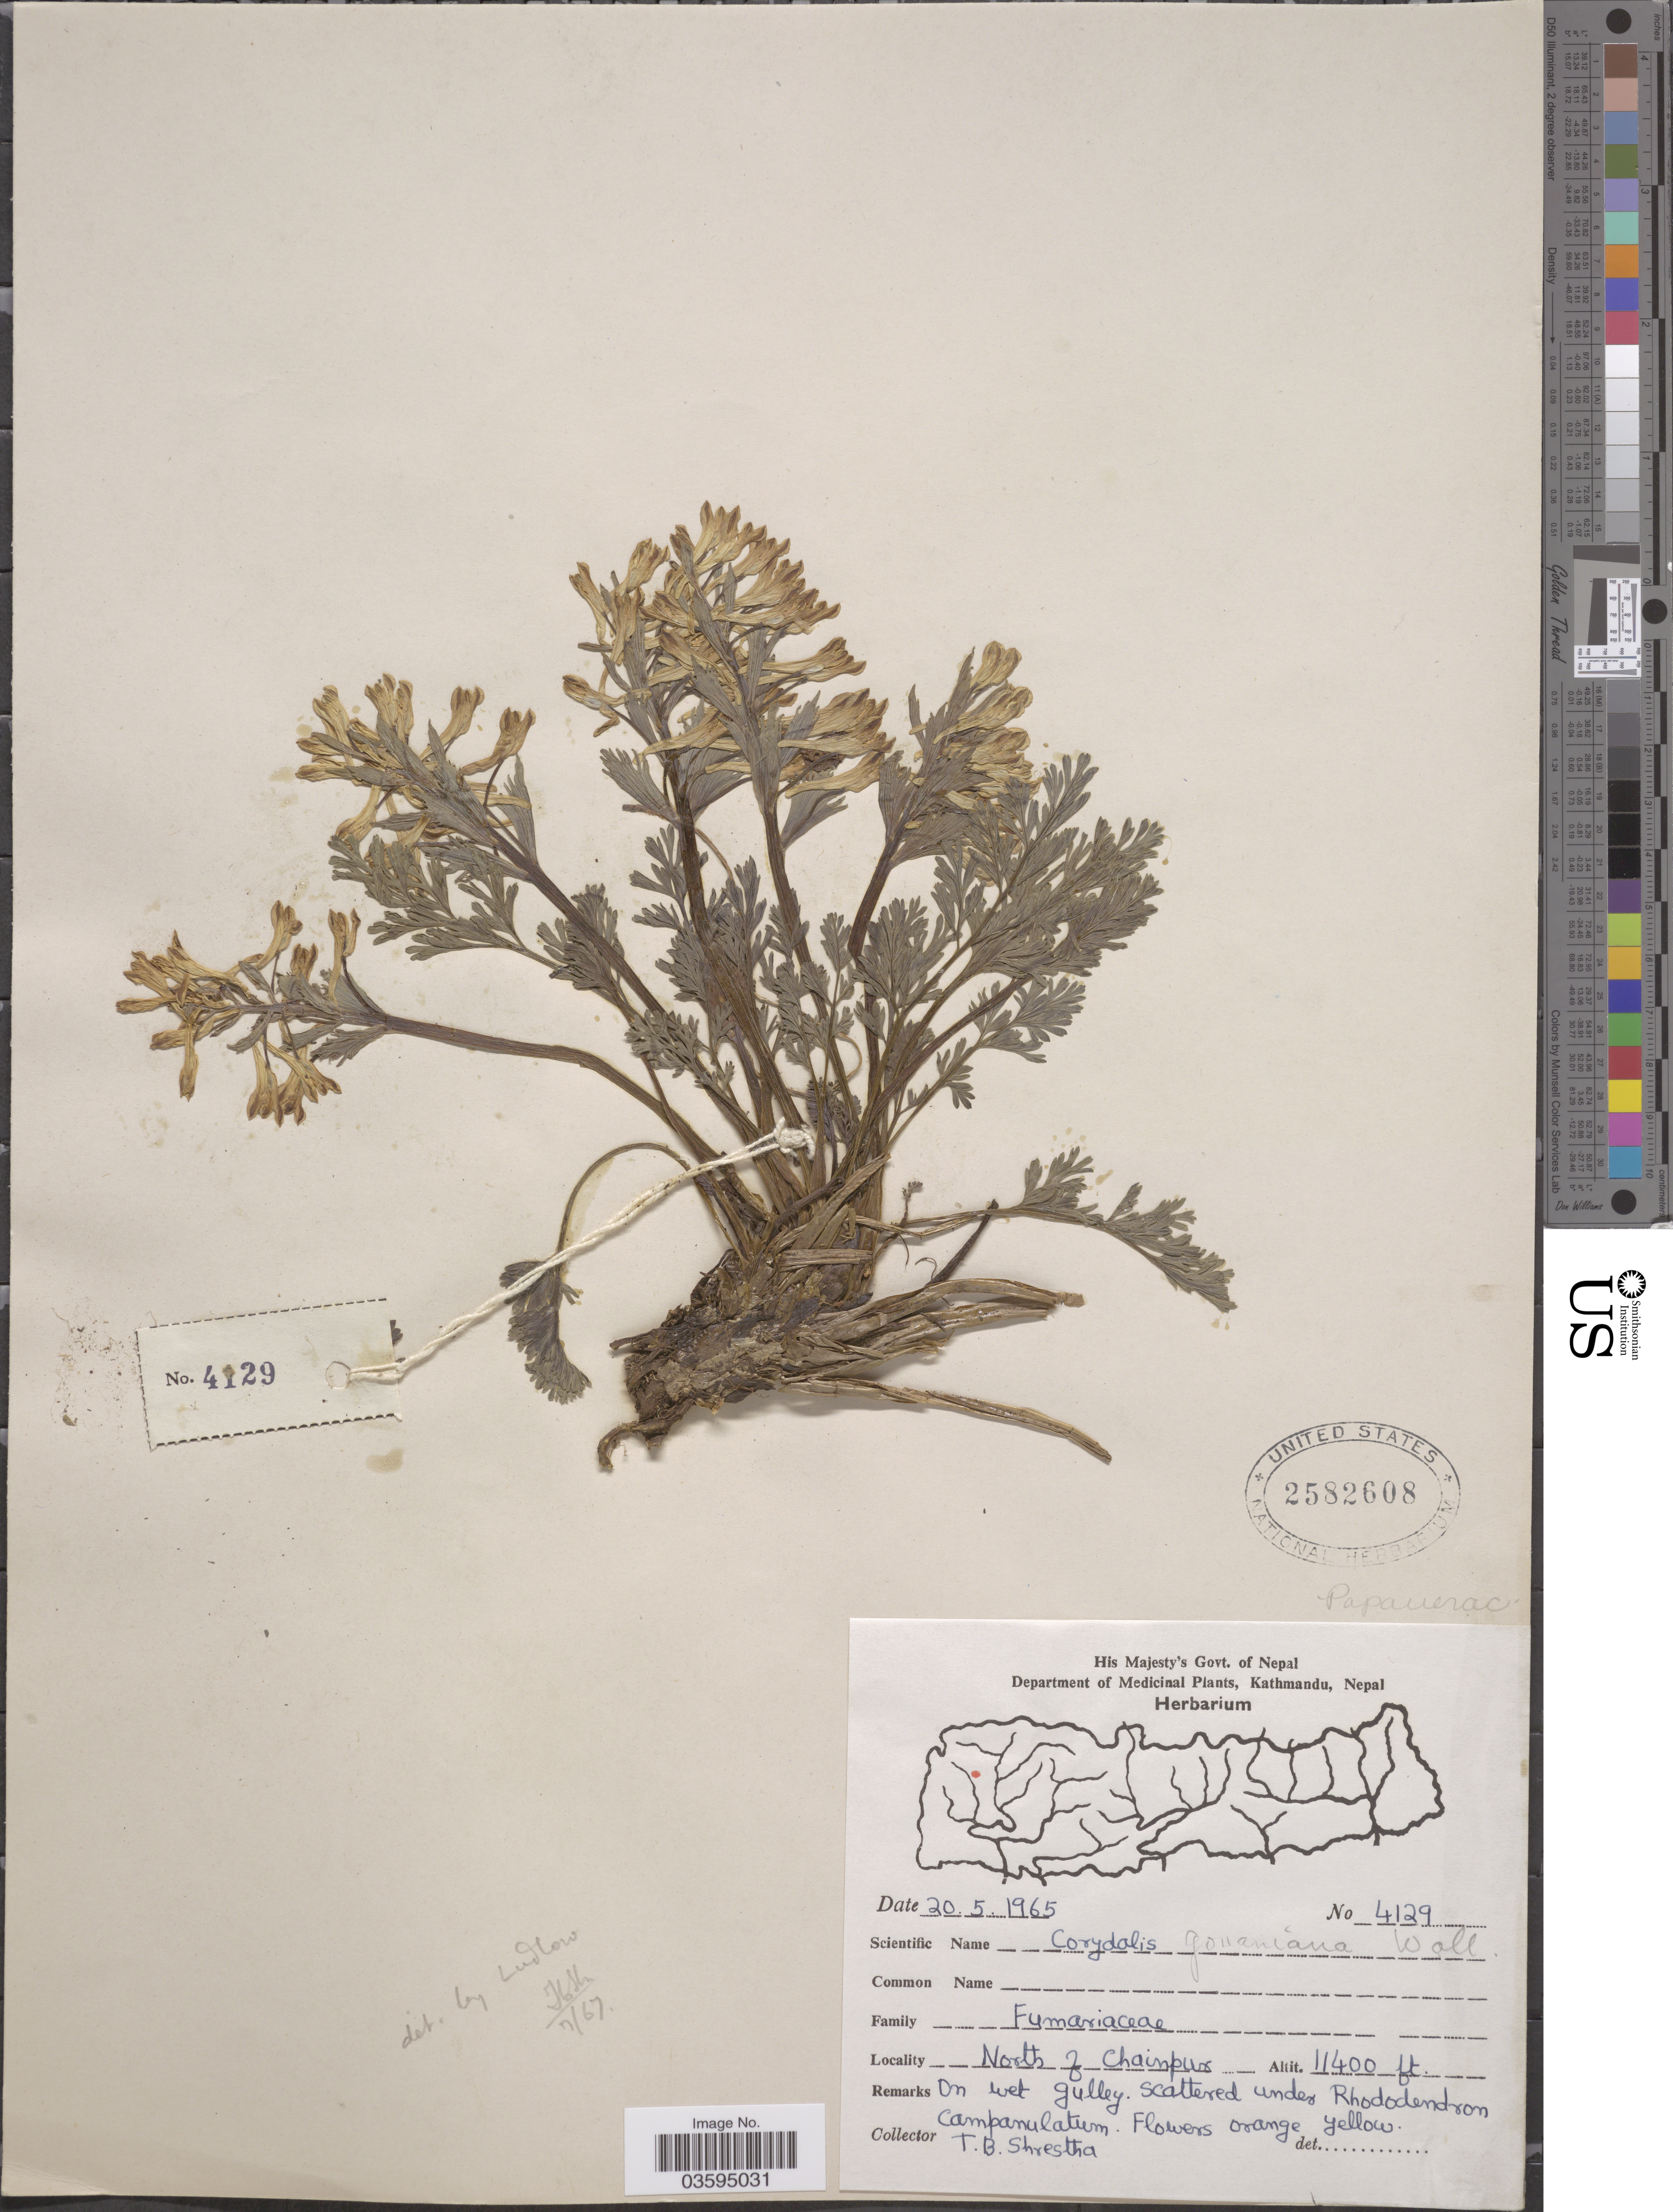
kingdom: Plantae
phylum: Tracheophyta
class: Magnoliopsida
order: Ranunculales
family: Papaveraceae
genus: Corydalis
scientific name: Corydalis govaniana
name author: Wall.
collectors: T. B. Shrestha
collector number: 4129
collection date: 1965-05-20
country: Nepal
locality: North of Chainpur.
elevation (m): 3475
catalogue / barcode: US 2582608